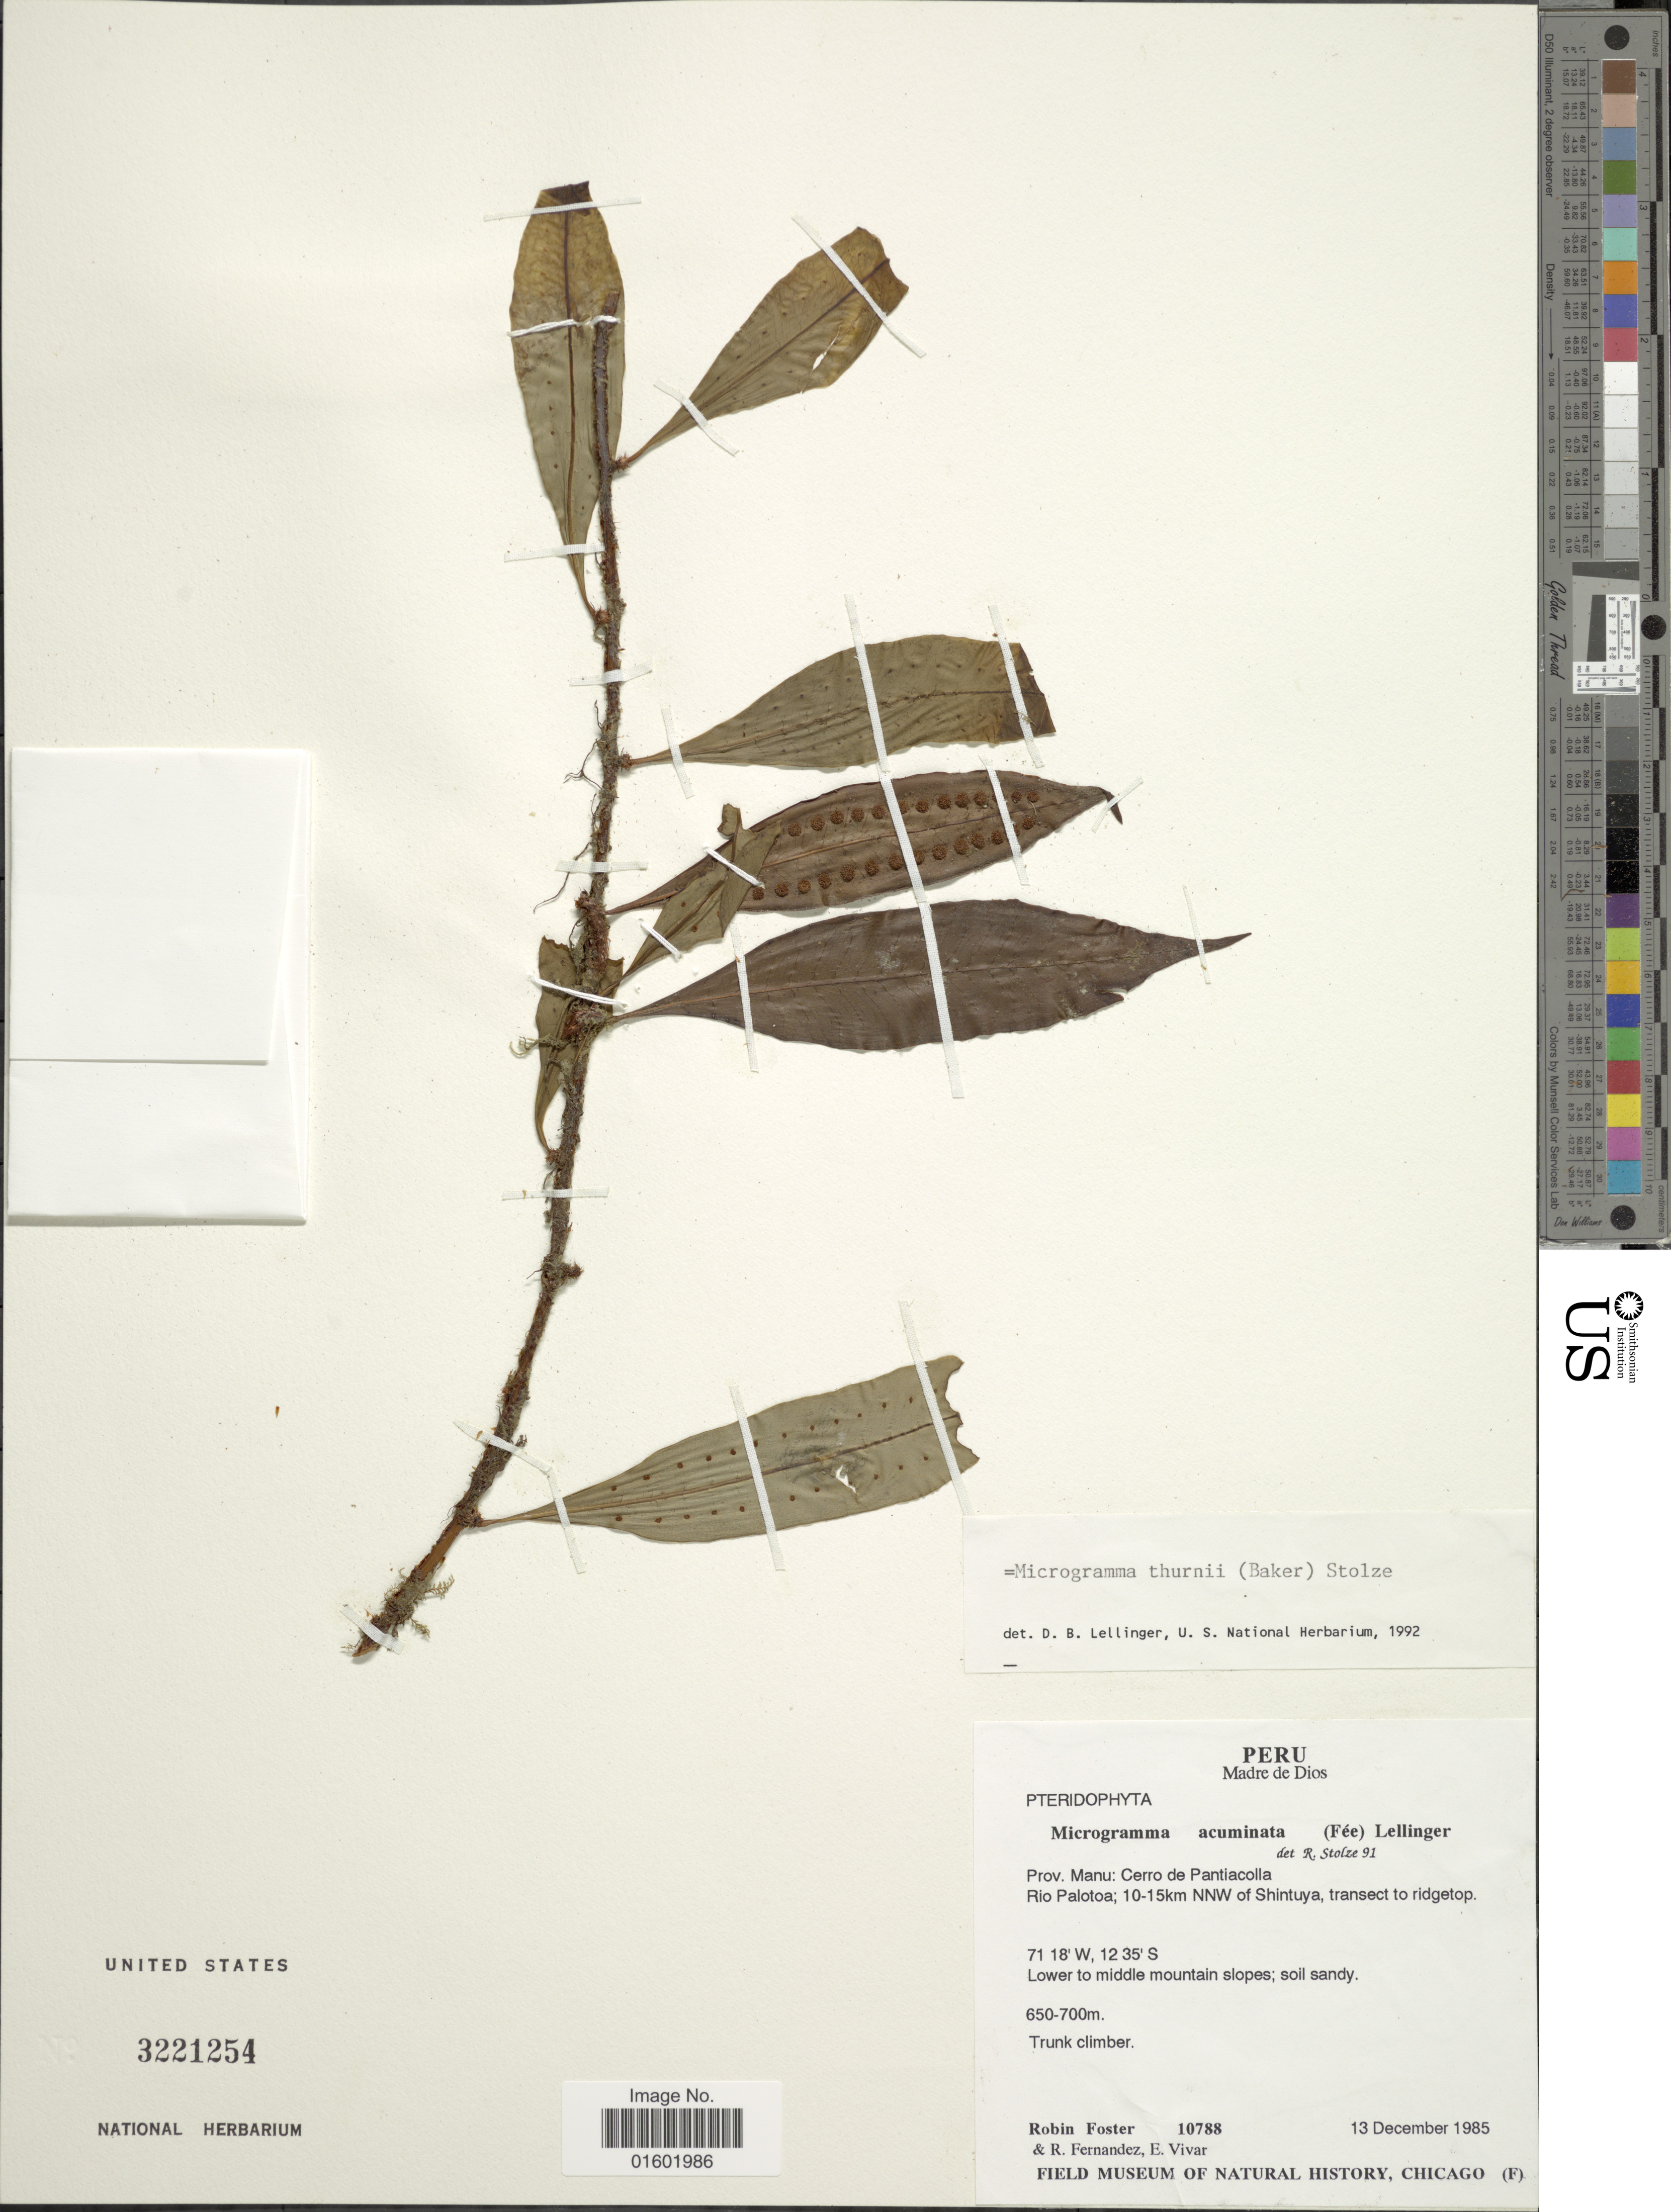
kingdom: Plantae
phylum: Tracheophyta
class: Polypodiopsida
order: Polypodiales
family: Polypodiaceae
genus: Microgramma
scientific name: Microgramma thurnii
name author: (Baker) R.M. Tryon & Stolze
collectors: R. B. Foster, R. Fernandez & E. Vivar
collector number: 10788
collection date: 1985-12-13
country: Peru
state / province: Madre de Dios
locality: Prov. Manu: Cerro de Pantiacolla, Rio Palotoa, 10-15 km NNW of Shintuya, transect to ridgetop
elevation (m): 650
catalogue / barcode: US 3221254